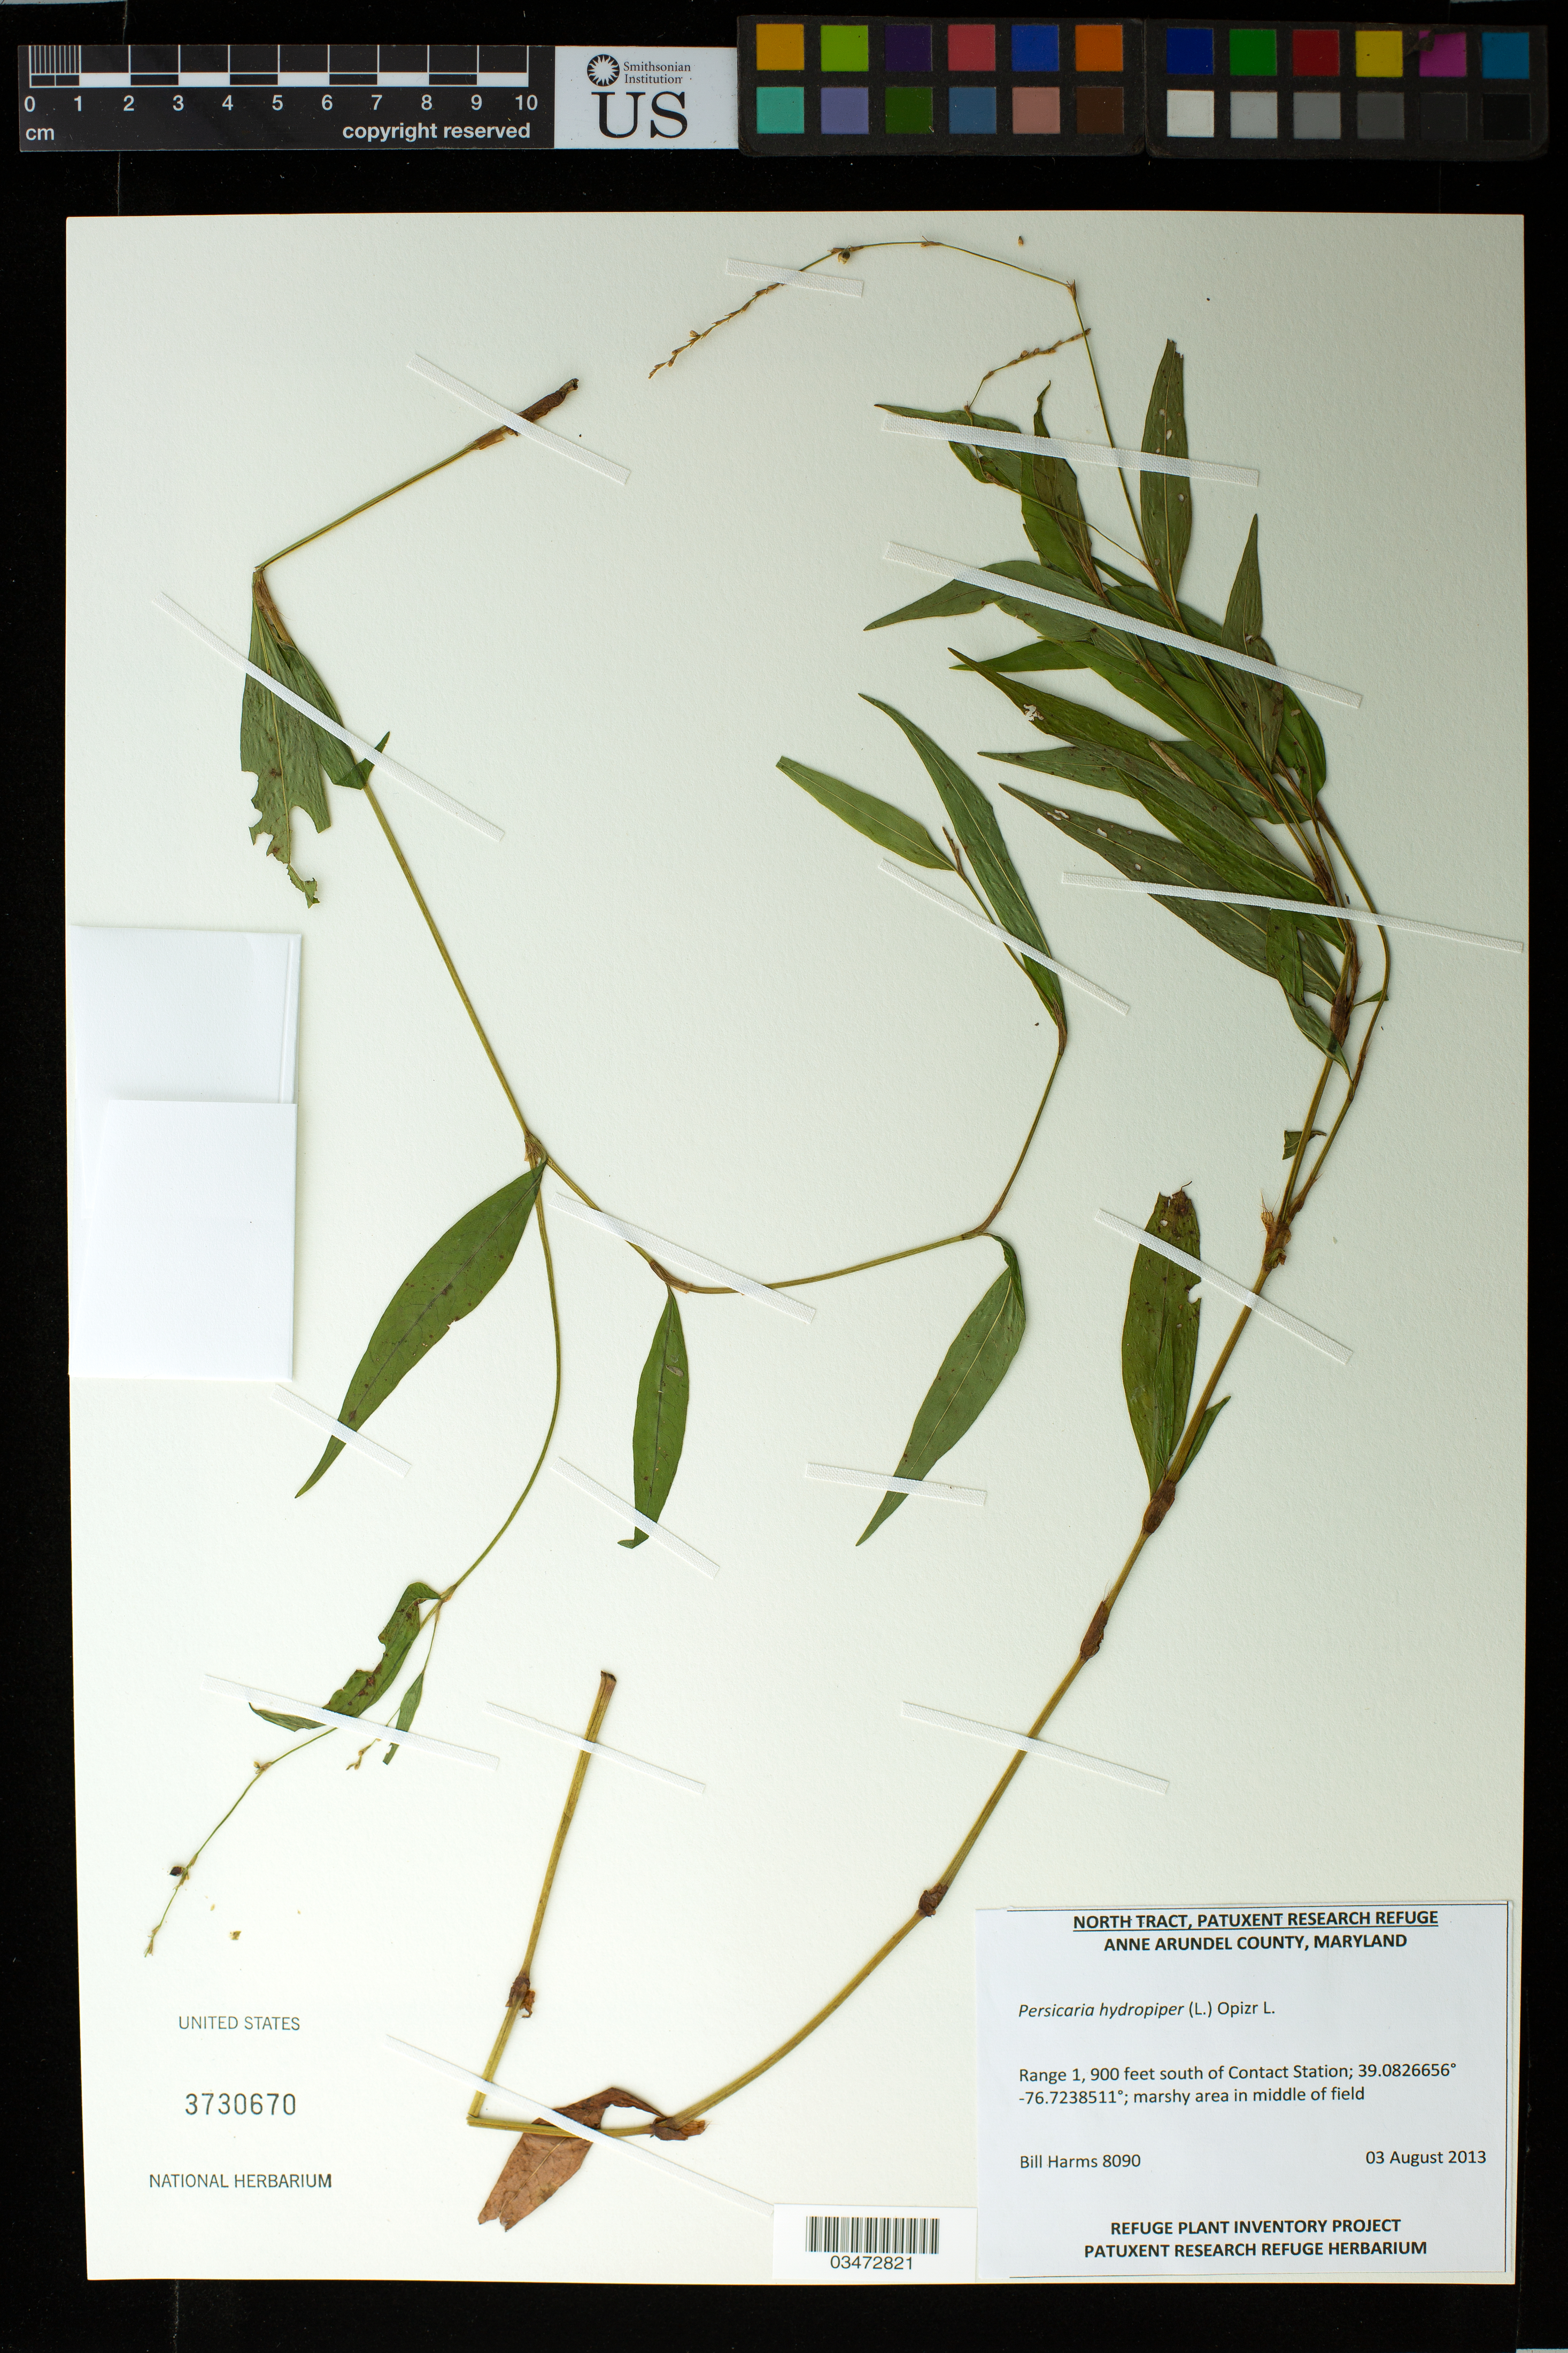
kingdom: Plantae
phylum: Tracheophyta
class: Magnoliopsida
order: Caryophyllales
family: Polygonaceae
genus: Persicaria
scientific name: Persicaria punctata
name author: (Elliott) Small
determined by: Atha, D. E.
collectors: B. Harms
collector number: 8090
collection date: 2013-08-03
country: United States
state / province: Maryland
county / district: Anne Arundel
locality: Range 1,900 feet south of Contact station; marshy area in middle of field.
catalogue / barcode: US 3730670